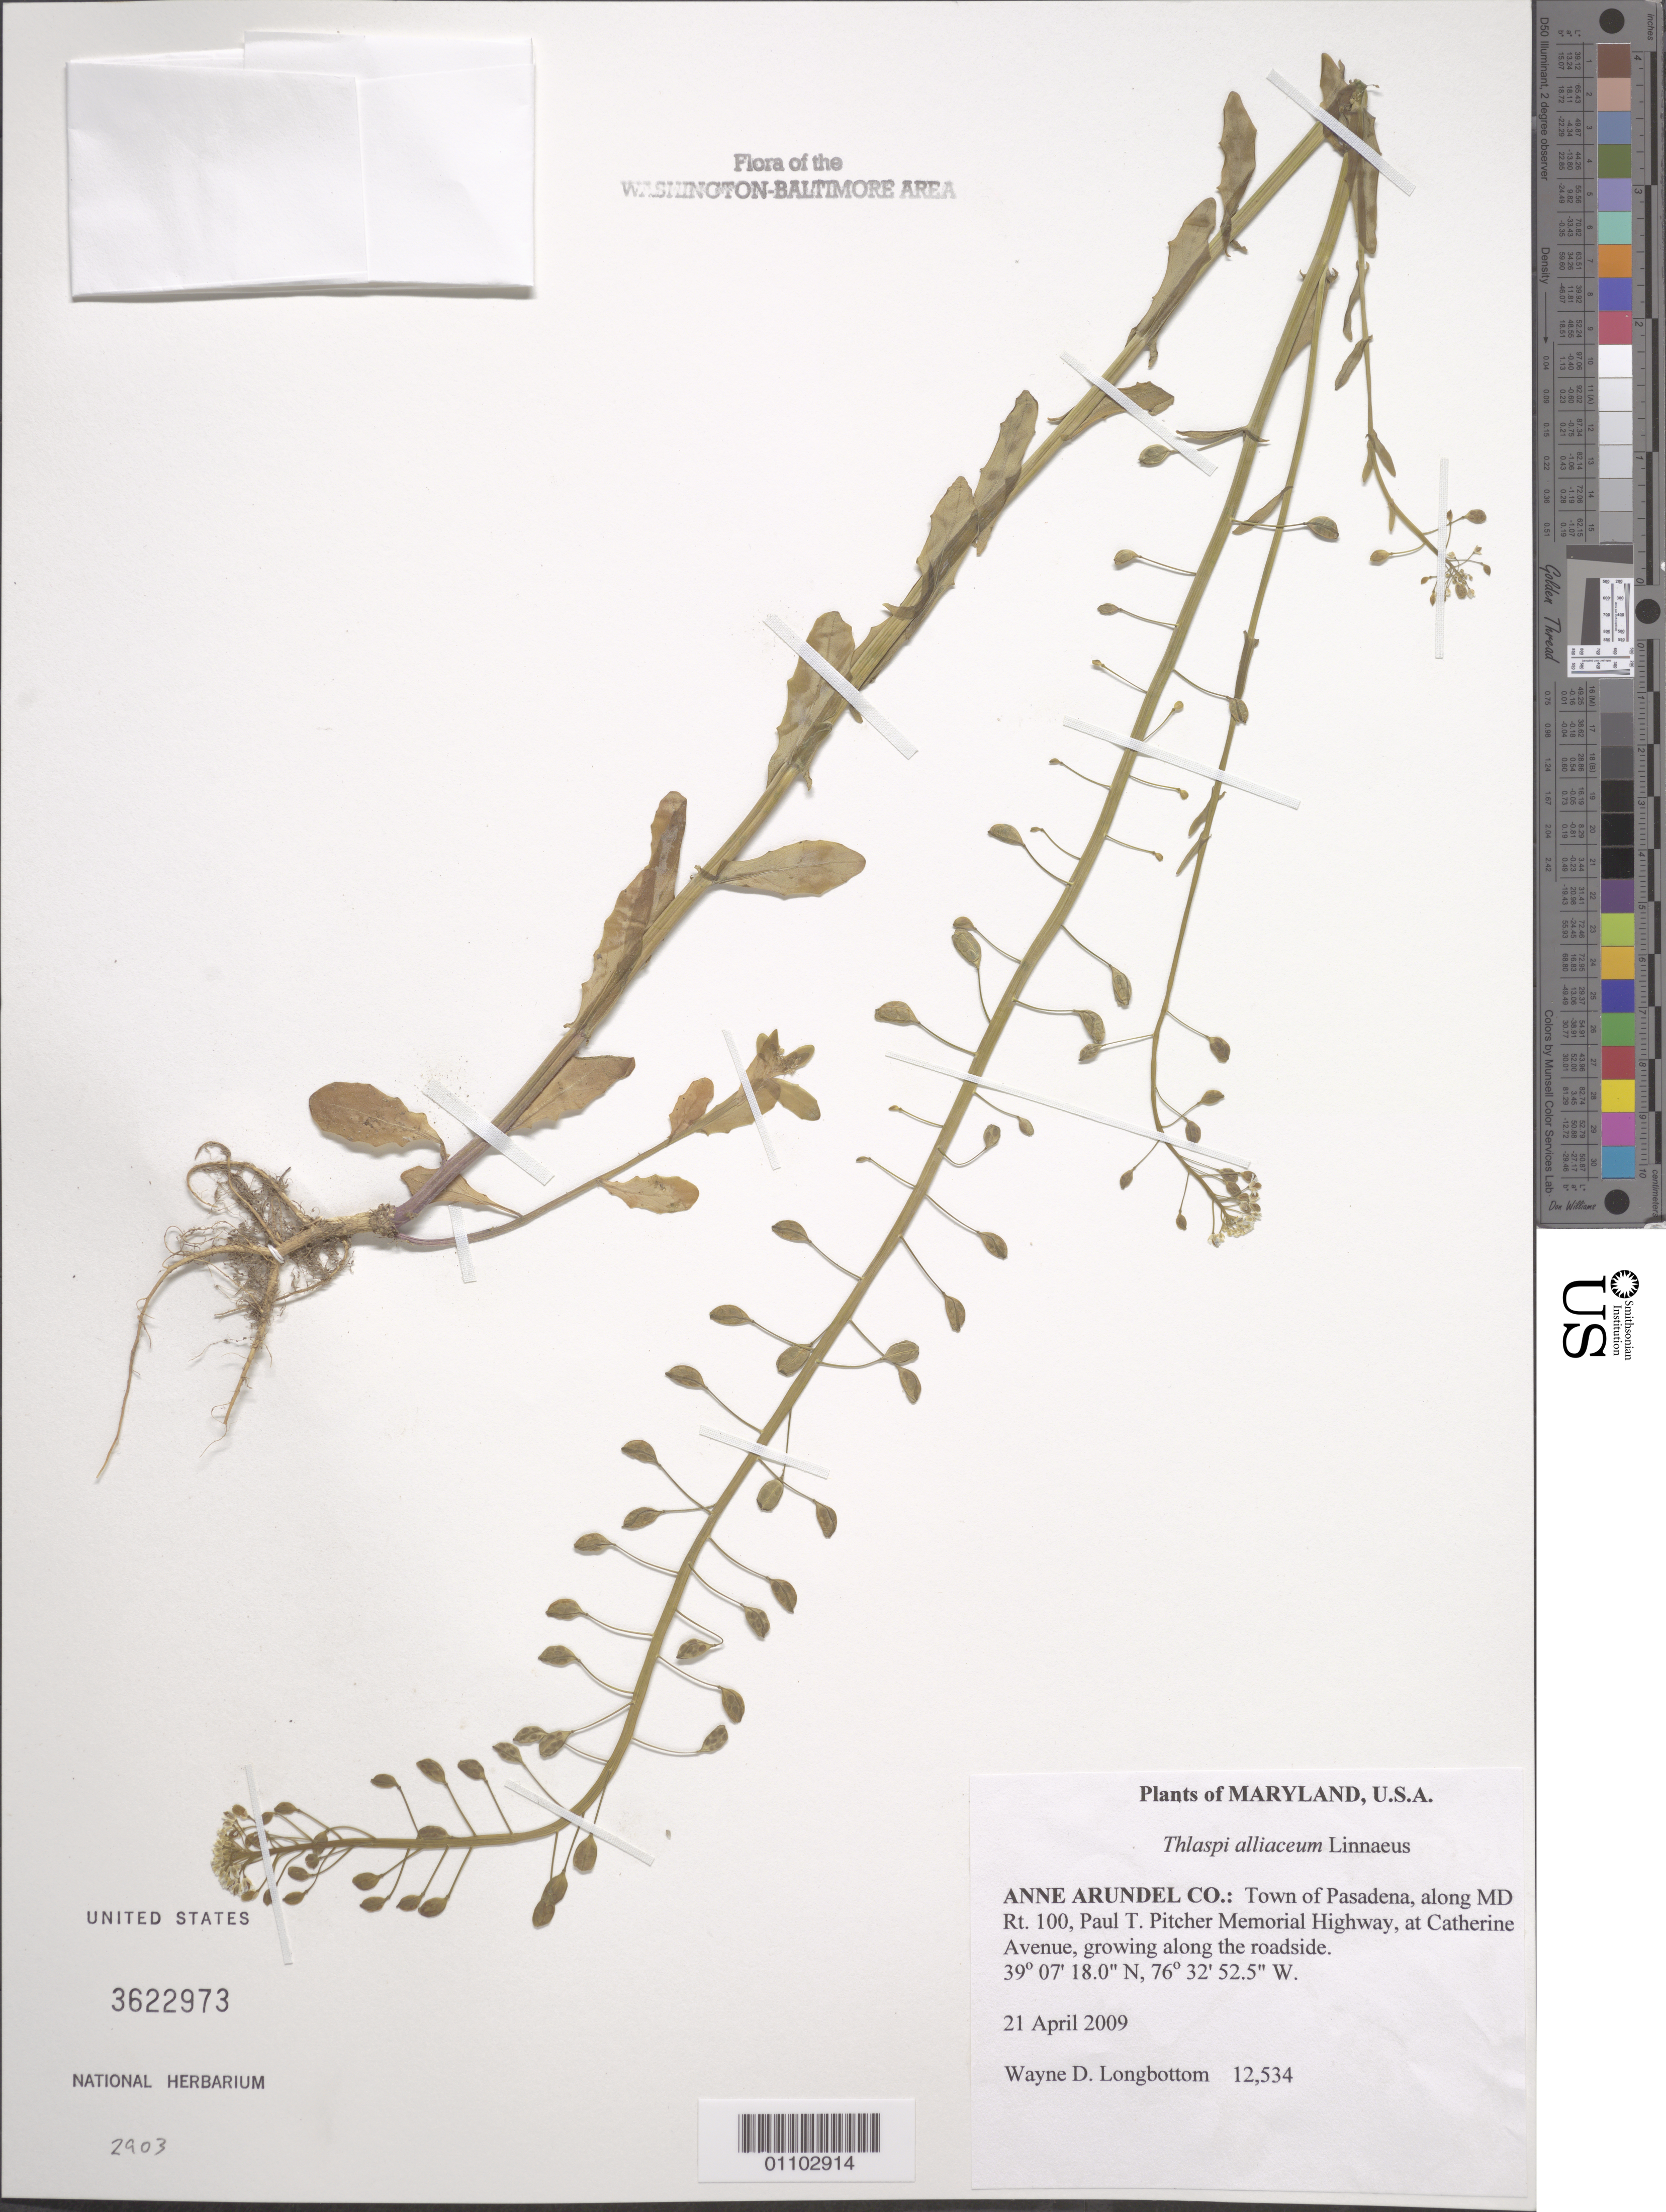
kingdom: Plantae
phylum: Tracheophyta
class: Magnoliopsida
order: Brassicales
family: Brassicaceae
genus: Thlaspi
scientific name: Thlaspi alliaceum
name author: L.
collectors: W. D. Longbottom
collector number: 12534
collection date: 2009-04-21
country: United States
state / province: Maryland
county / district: Anne Arundel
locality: Town of Pasadena, along MD Rt. 100, Paul T. Pitcher Memorial Highway, at Catherine Avenue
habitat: Growing along the roadside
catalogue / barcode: US 3622973